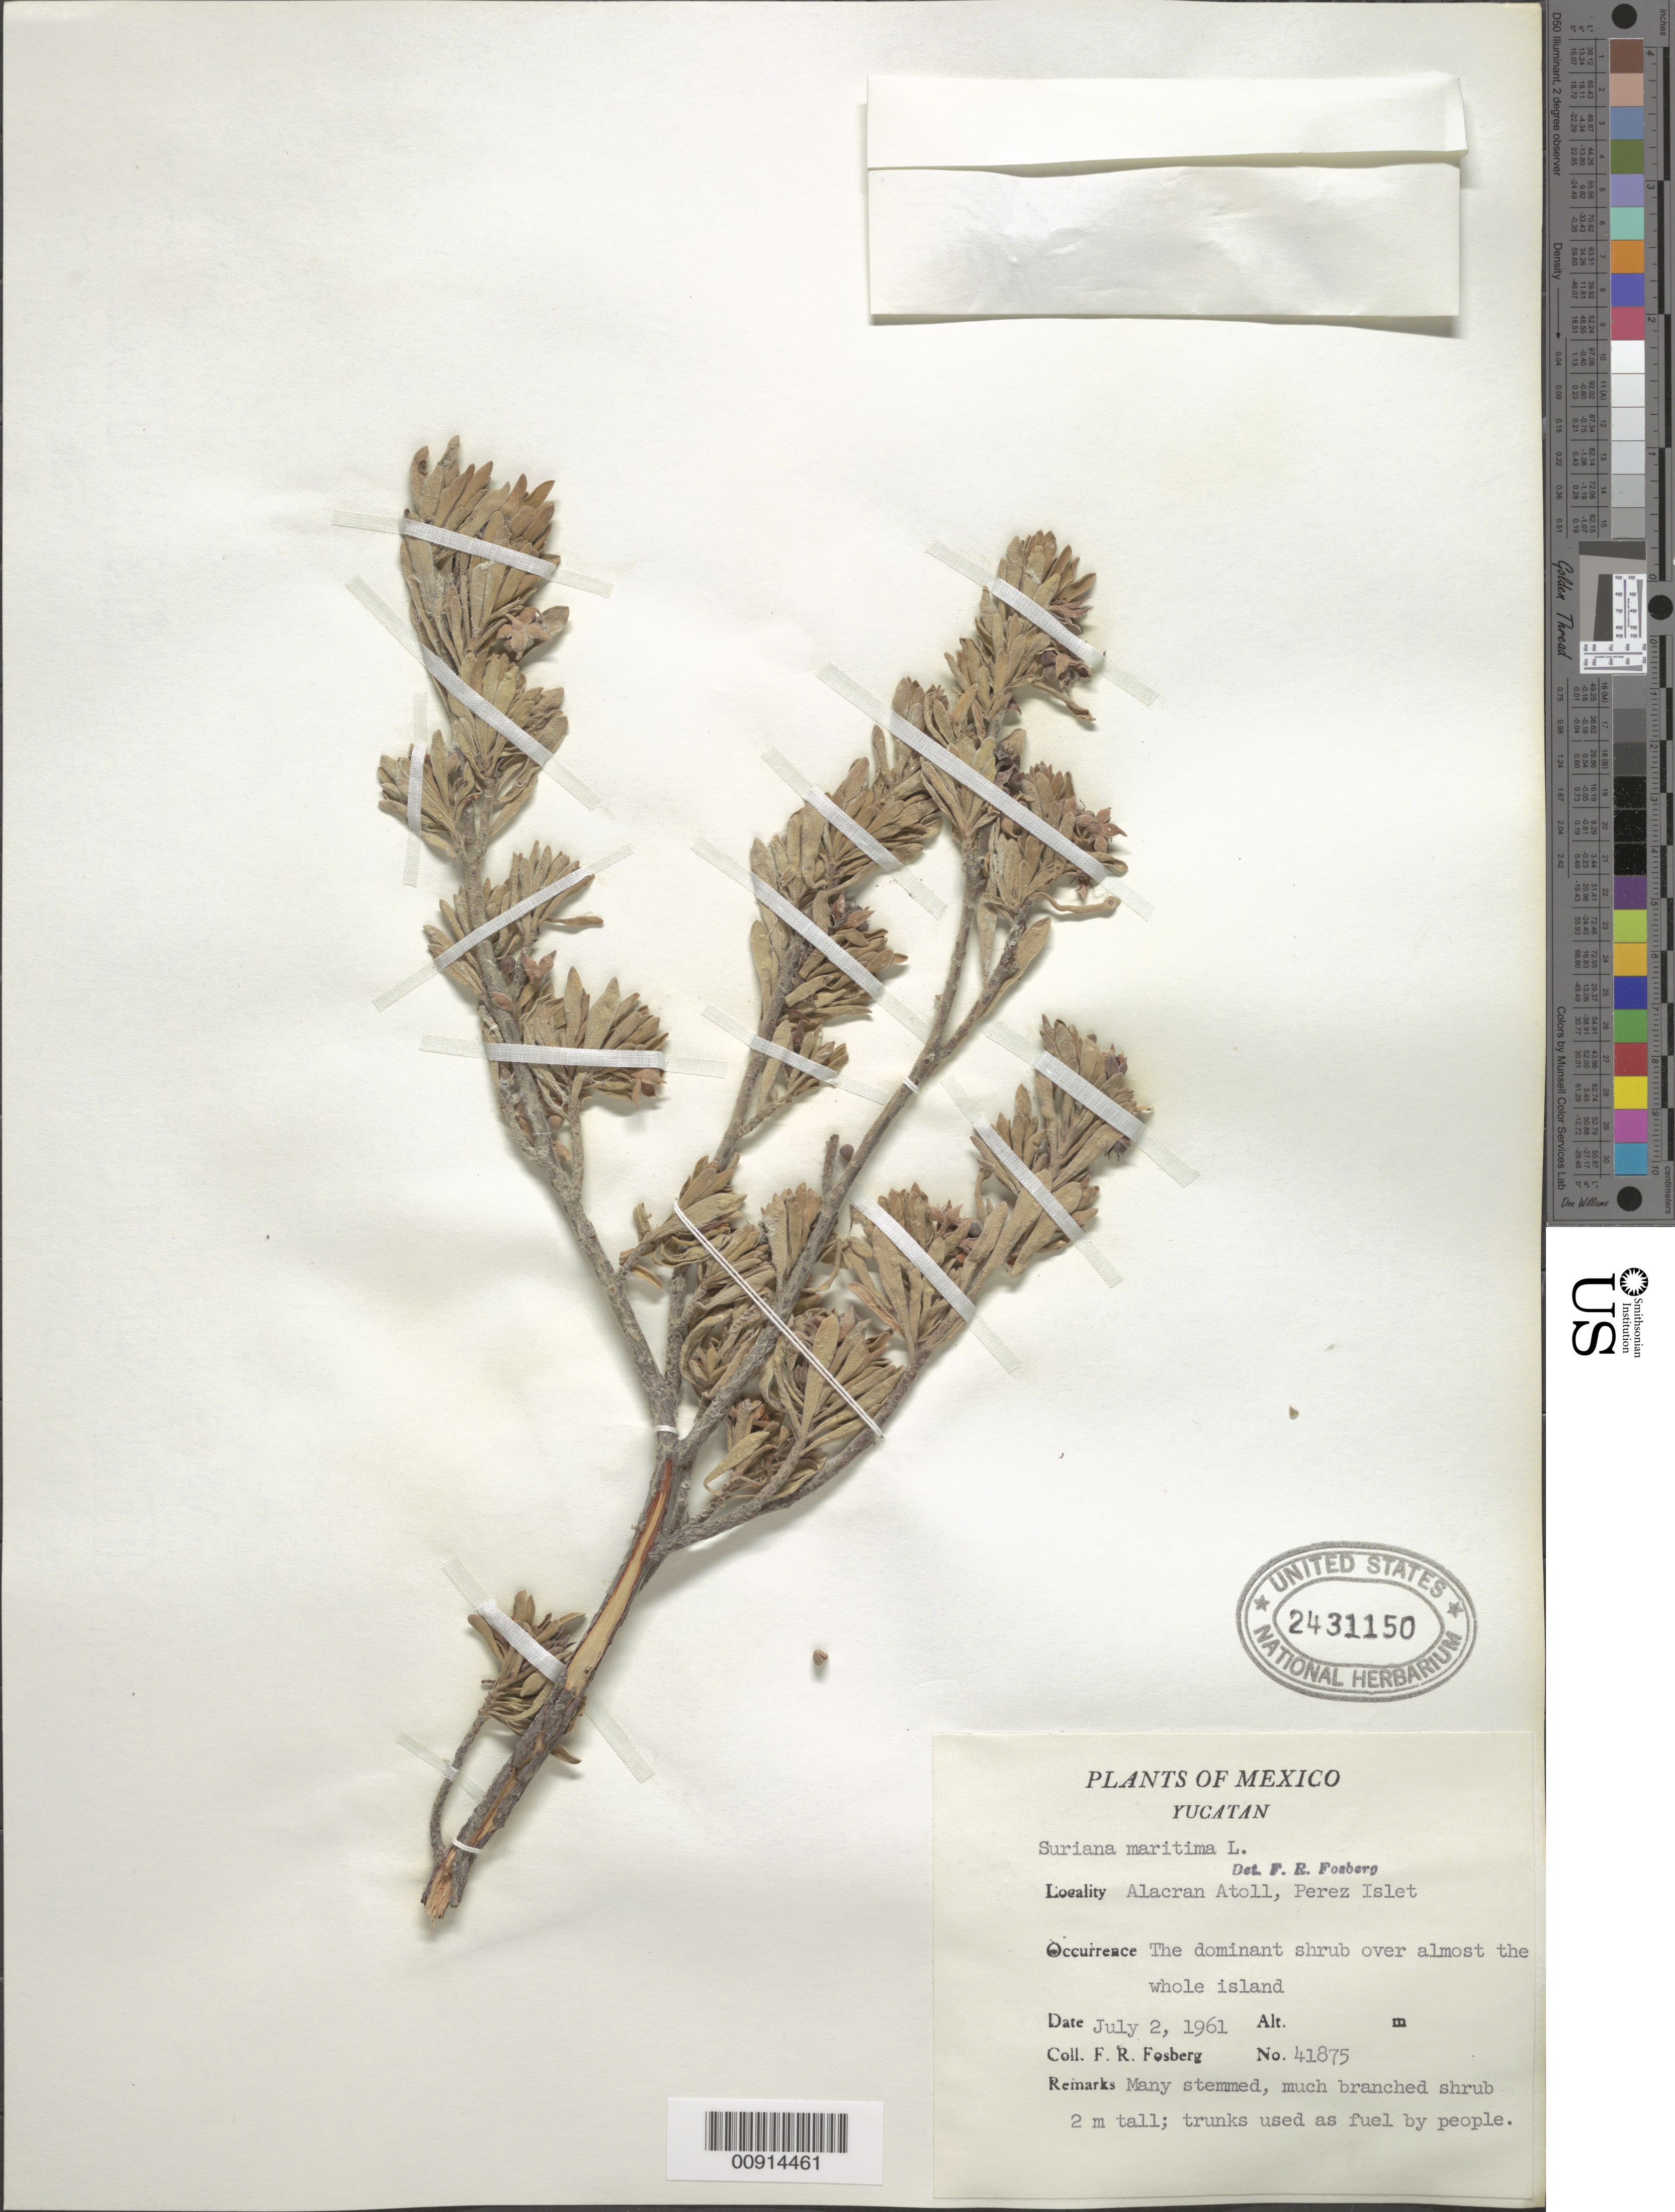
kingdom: Plantae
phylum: Tracheophyta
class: Magnoliopsida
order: Fabales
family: Surianaceae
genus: Suriana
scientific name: Suriana maritima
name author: L.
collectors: F. R. Fosberg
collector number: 41875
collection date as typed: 02 Jul 1961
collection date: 1961-07-02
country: Mexico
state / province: Yucatán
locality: Alacrán Atoll, Perez Islet. Yucatán.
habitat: The dominant shrub over almost whole island.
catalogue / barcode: US 2431150